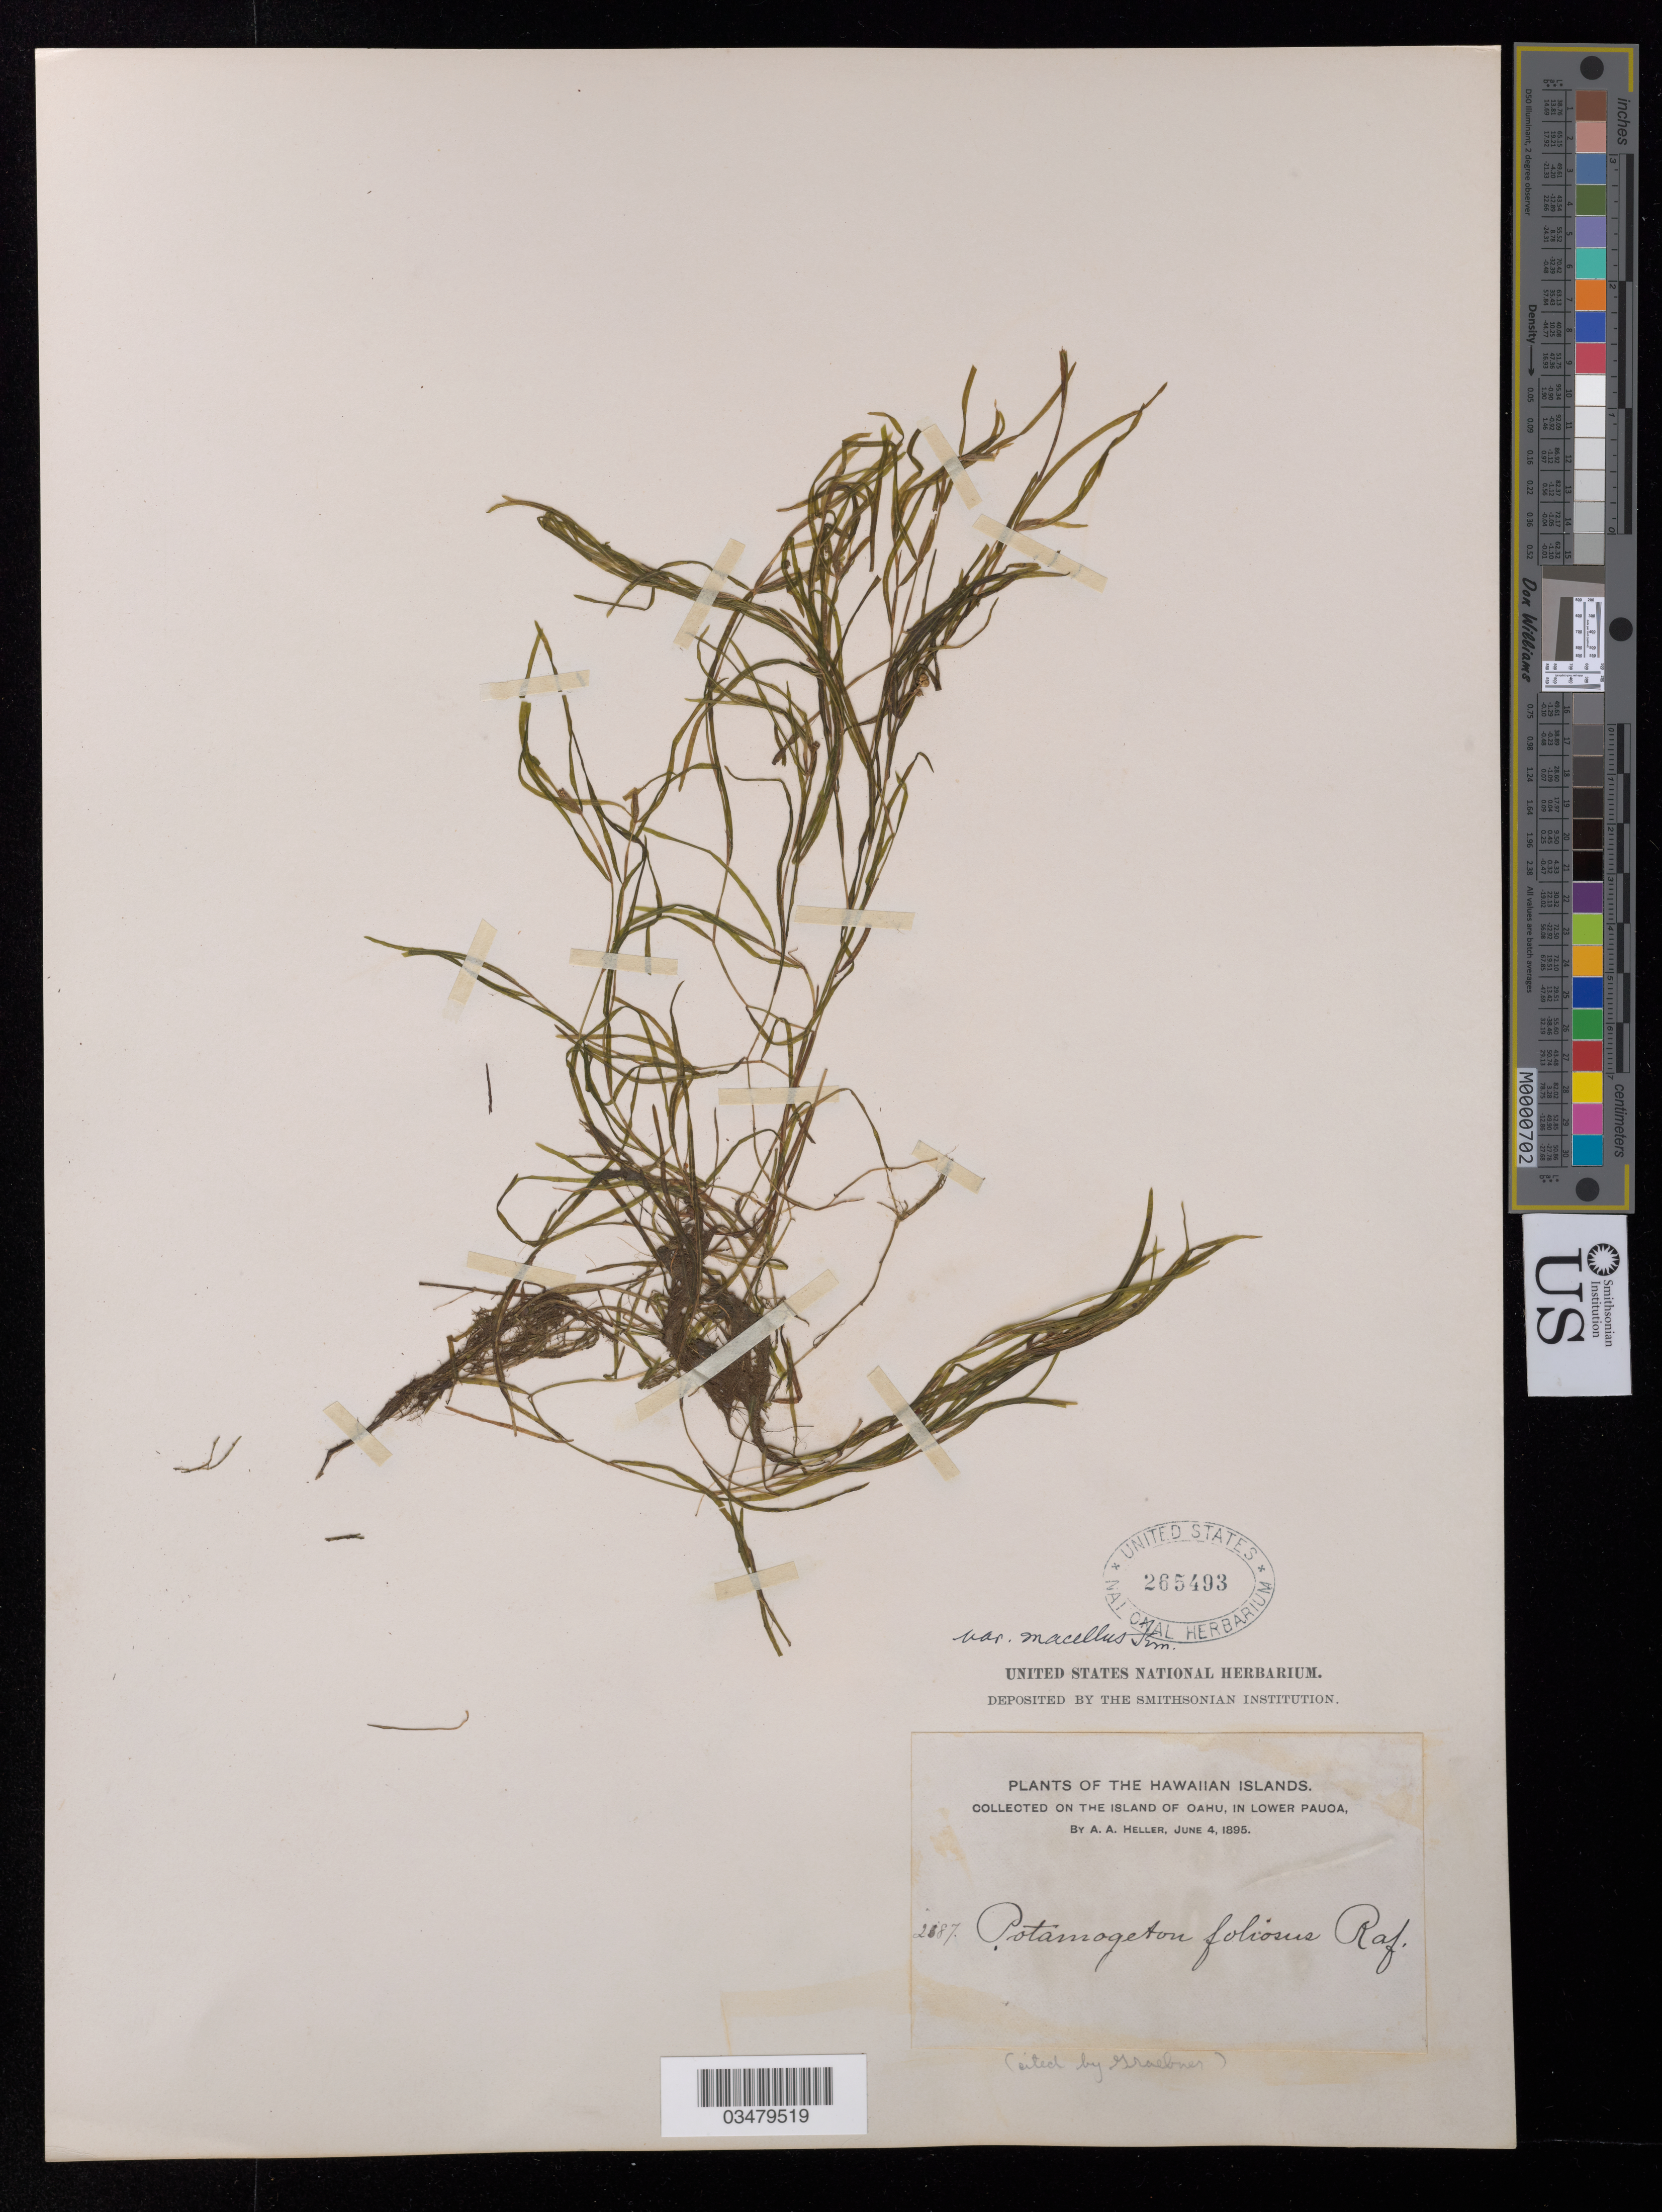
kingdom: Plantae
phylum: Tracheophyta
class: Liliopsida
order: Alismatales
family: Potamogetonaceae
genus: Potamogeton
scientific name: Potamogeton foliosus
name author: Raf.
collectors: A. A. Heller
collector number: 287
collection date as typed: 4 Jun 1895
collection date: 1895-06-04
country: United States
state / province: Hawaii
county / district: Honolulu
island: Oahu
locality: In lower Pauoa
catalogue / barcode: US 265493